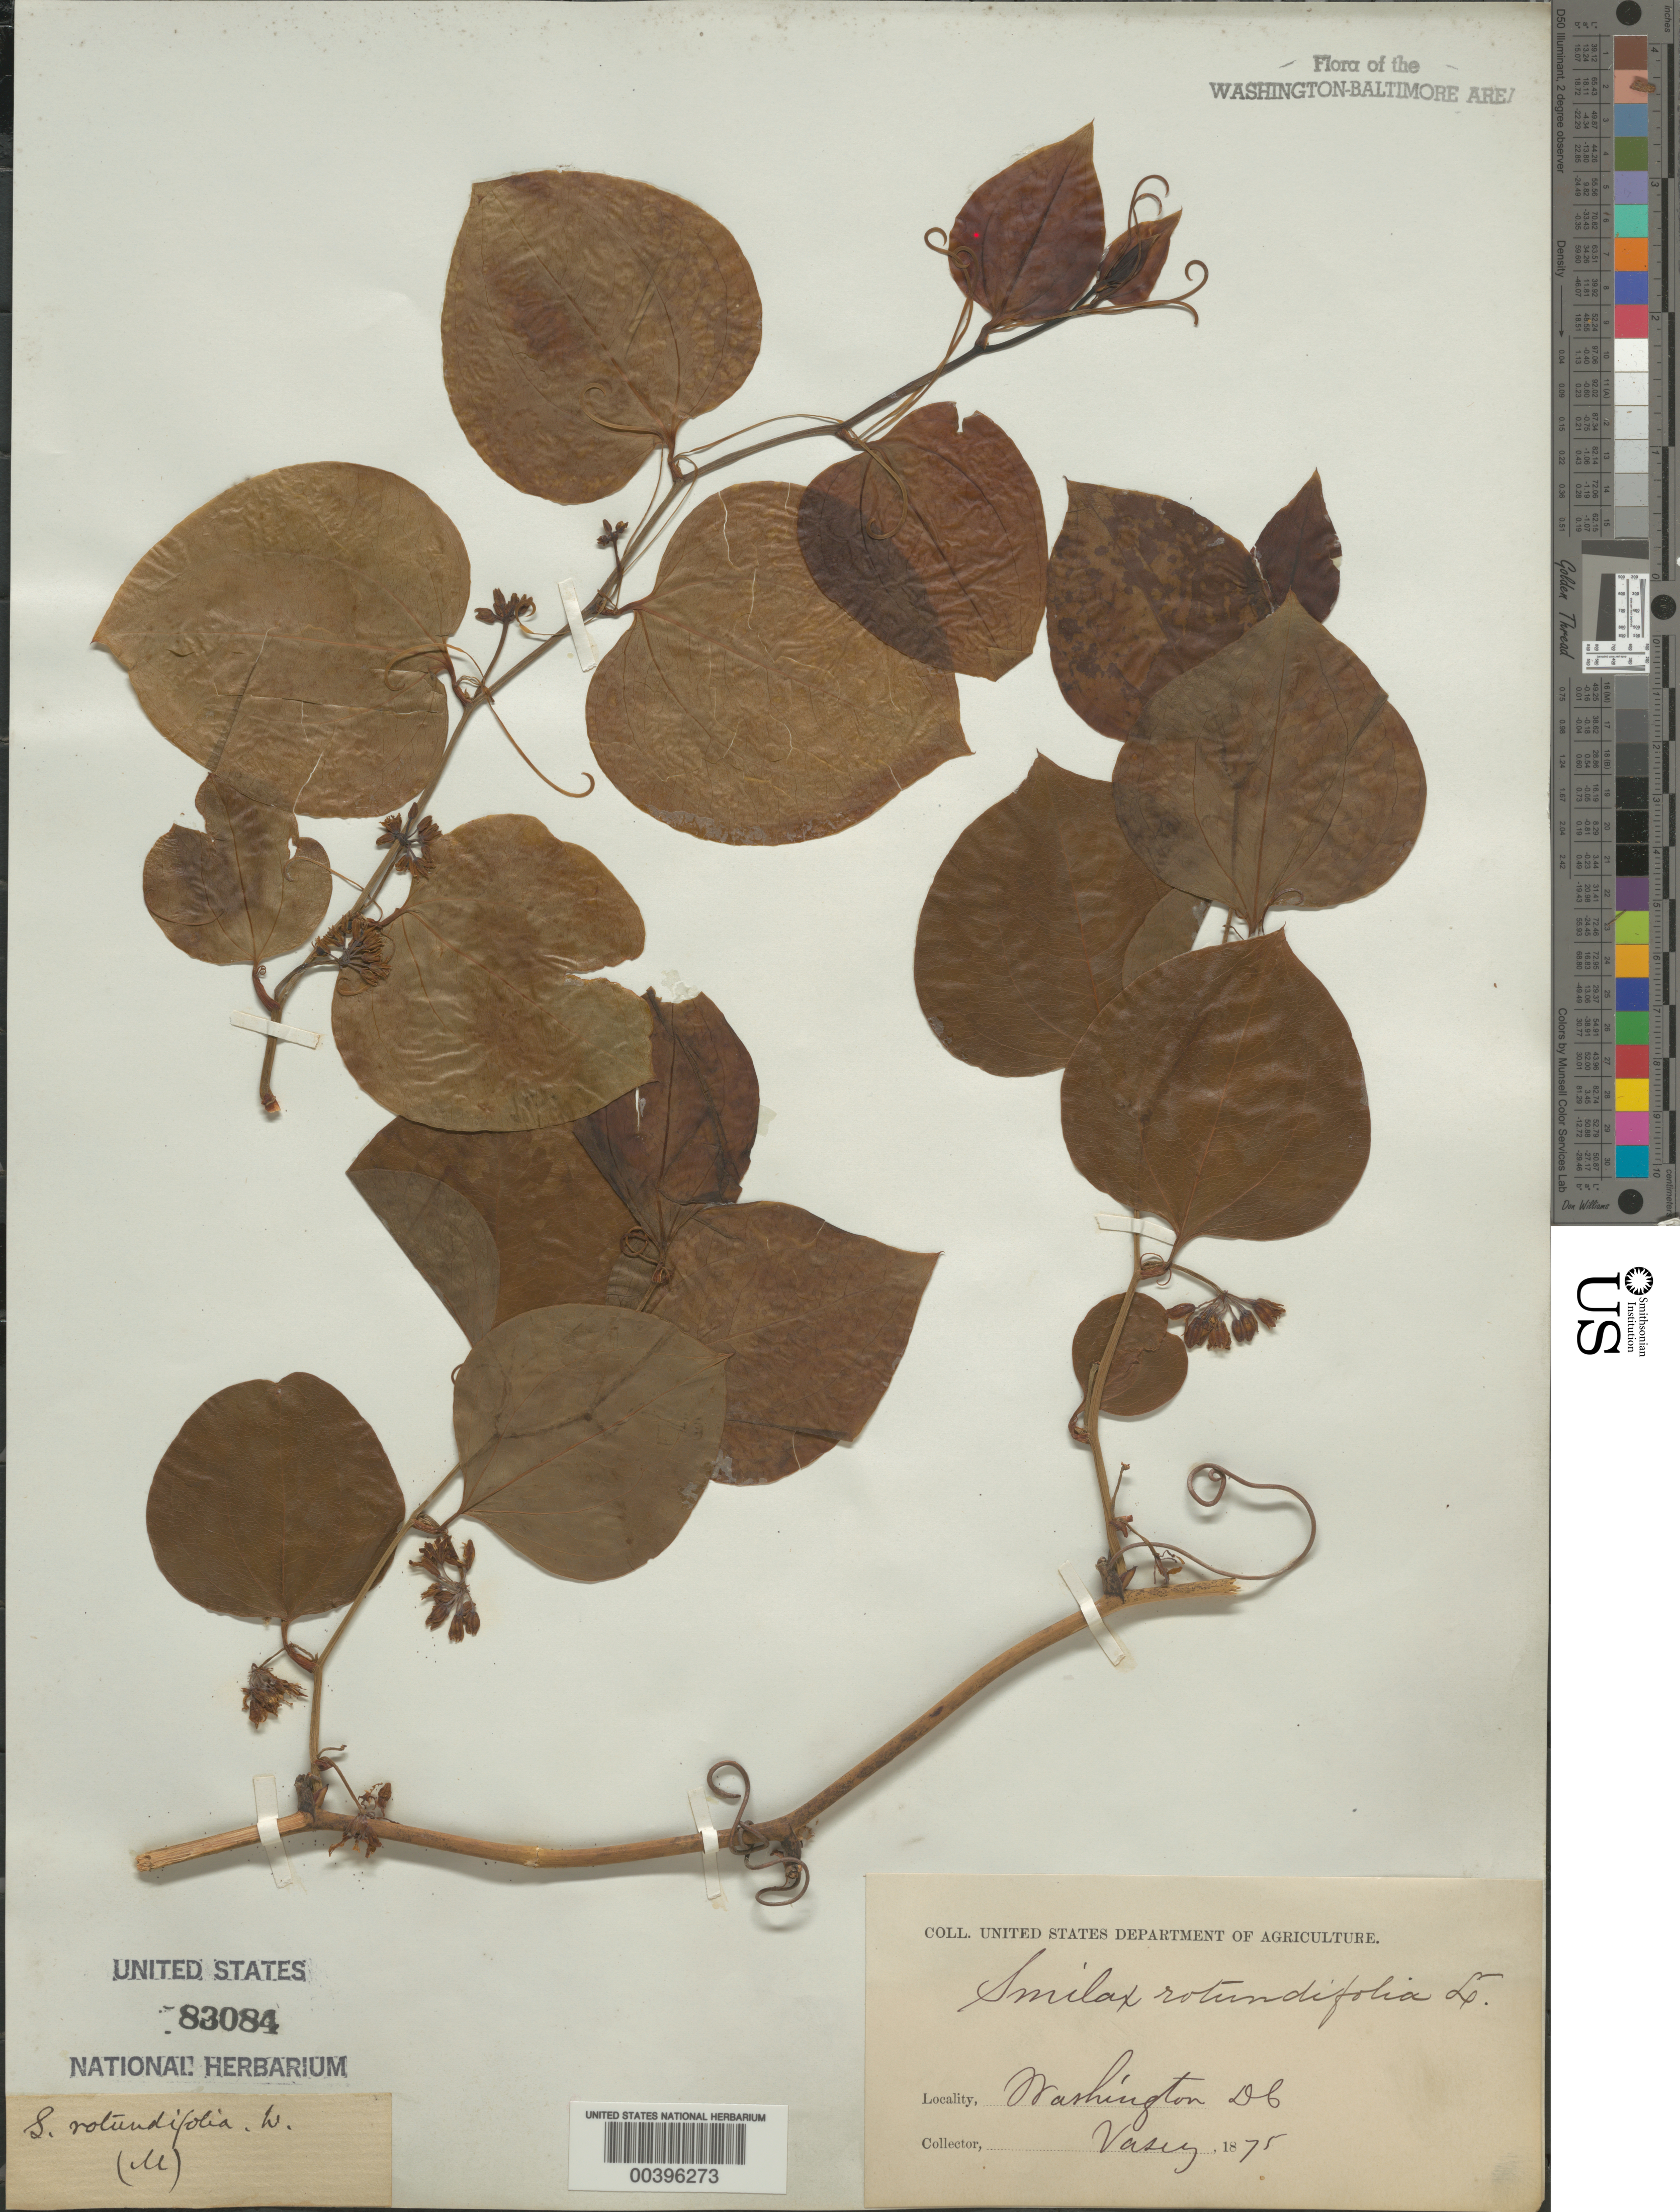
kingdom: Plantae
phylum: Tracheophyta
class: Liliopsida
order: Liliales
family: Smilacaceae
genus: Smilax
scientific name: Smilax rotundifolia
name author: L.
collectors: G. Vasey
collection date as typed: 1875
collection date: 1875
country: United States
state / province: District of Columbia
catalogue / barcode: US 83084